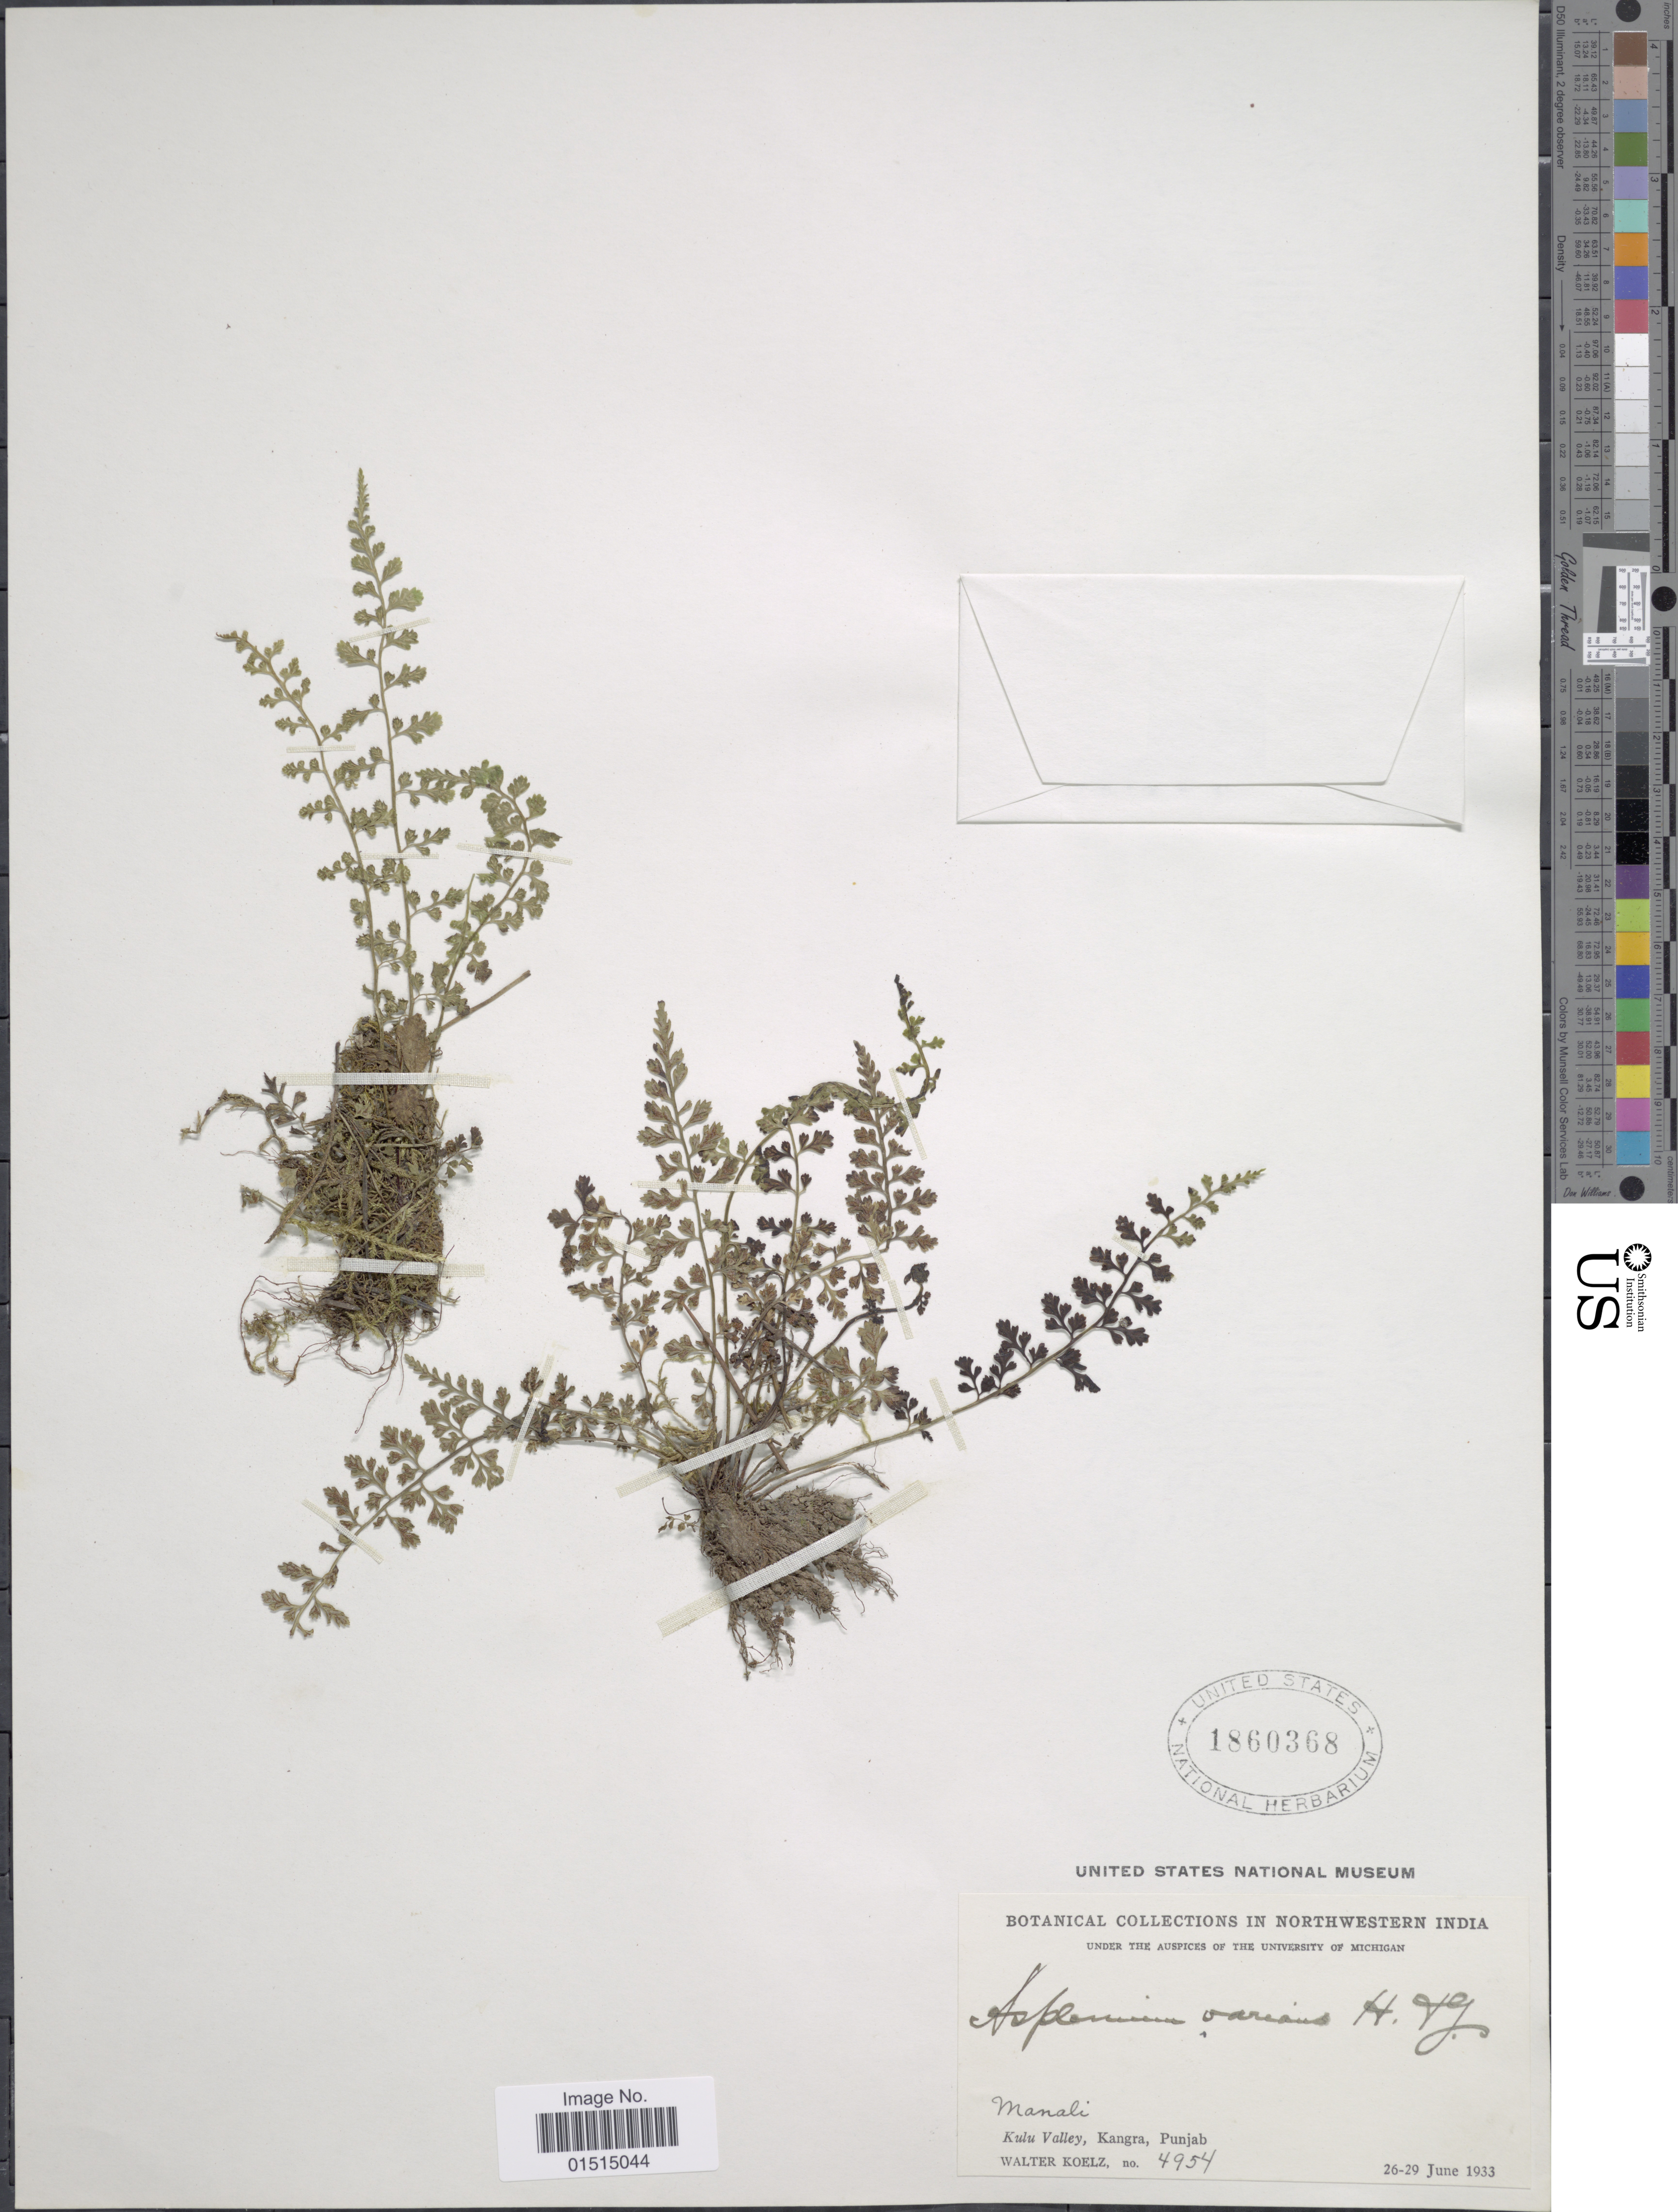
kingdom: Plantae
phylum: Tracheophyta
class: Polypodiopsida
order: Polypodiales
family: Aspleniaceae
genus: Asplenium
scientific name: Asplenium laciniatum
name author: D. Don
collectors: W. N. Koelz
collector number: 4954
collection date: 1933-06-26/1933-06-29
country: India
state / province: Himachal Pradesh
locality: Northwestern India, Manali, Kulu Valley, Kangra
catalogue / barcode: US 1860368